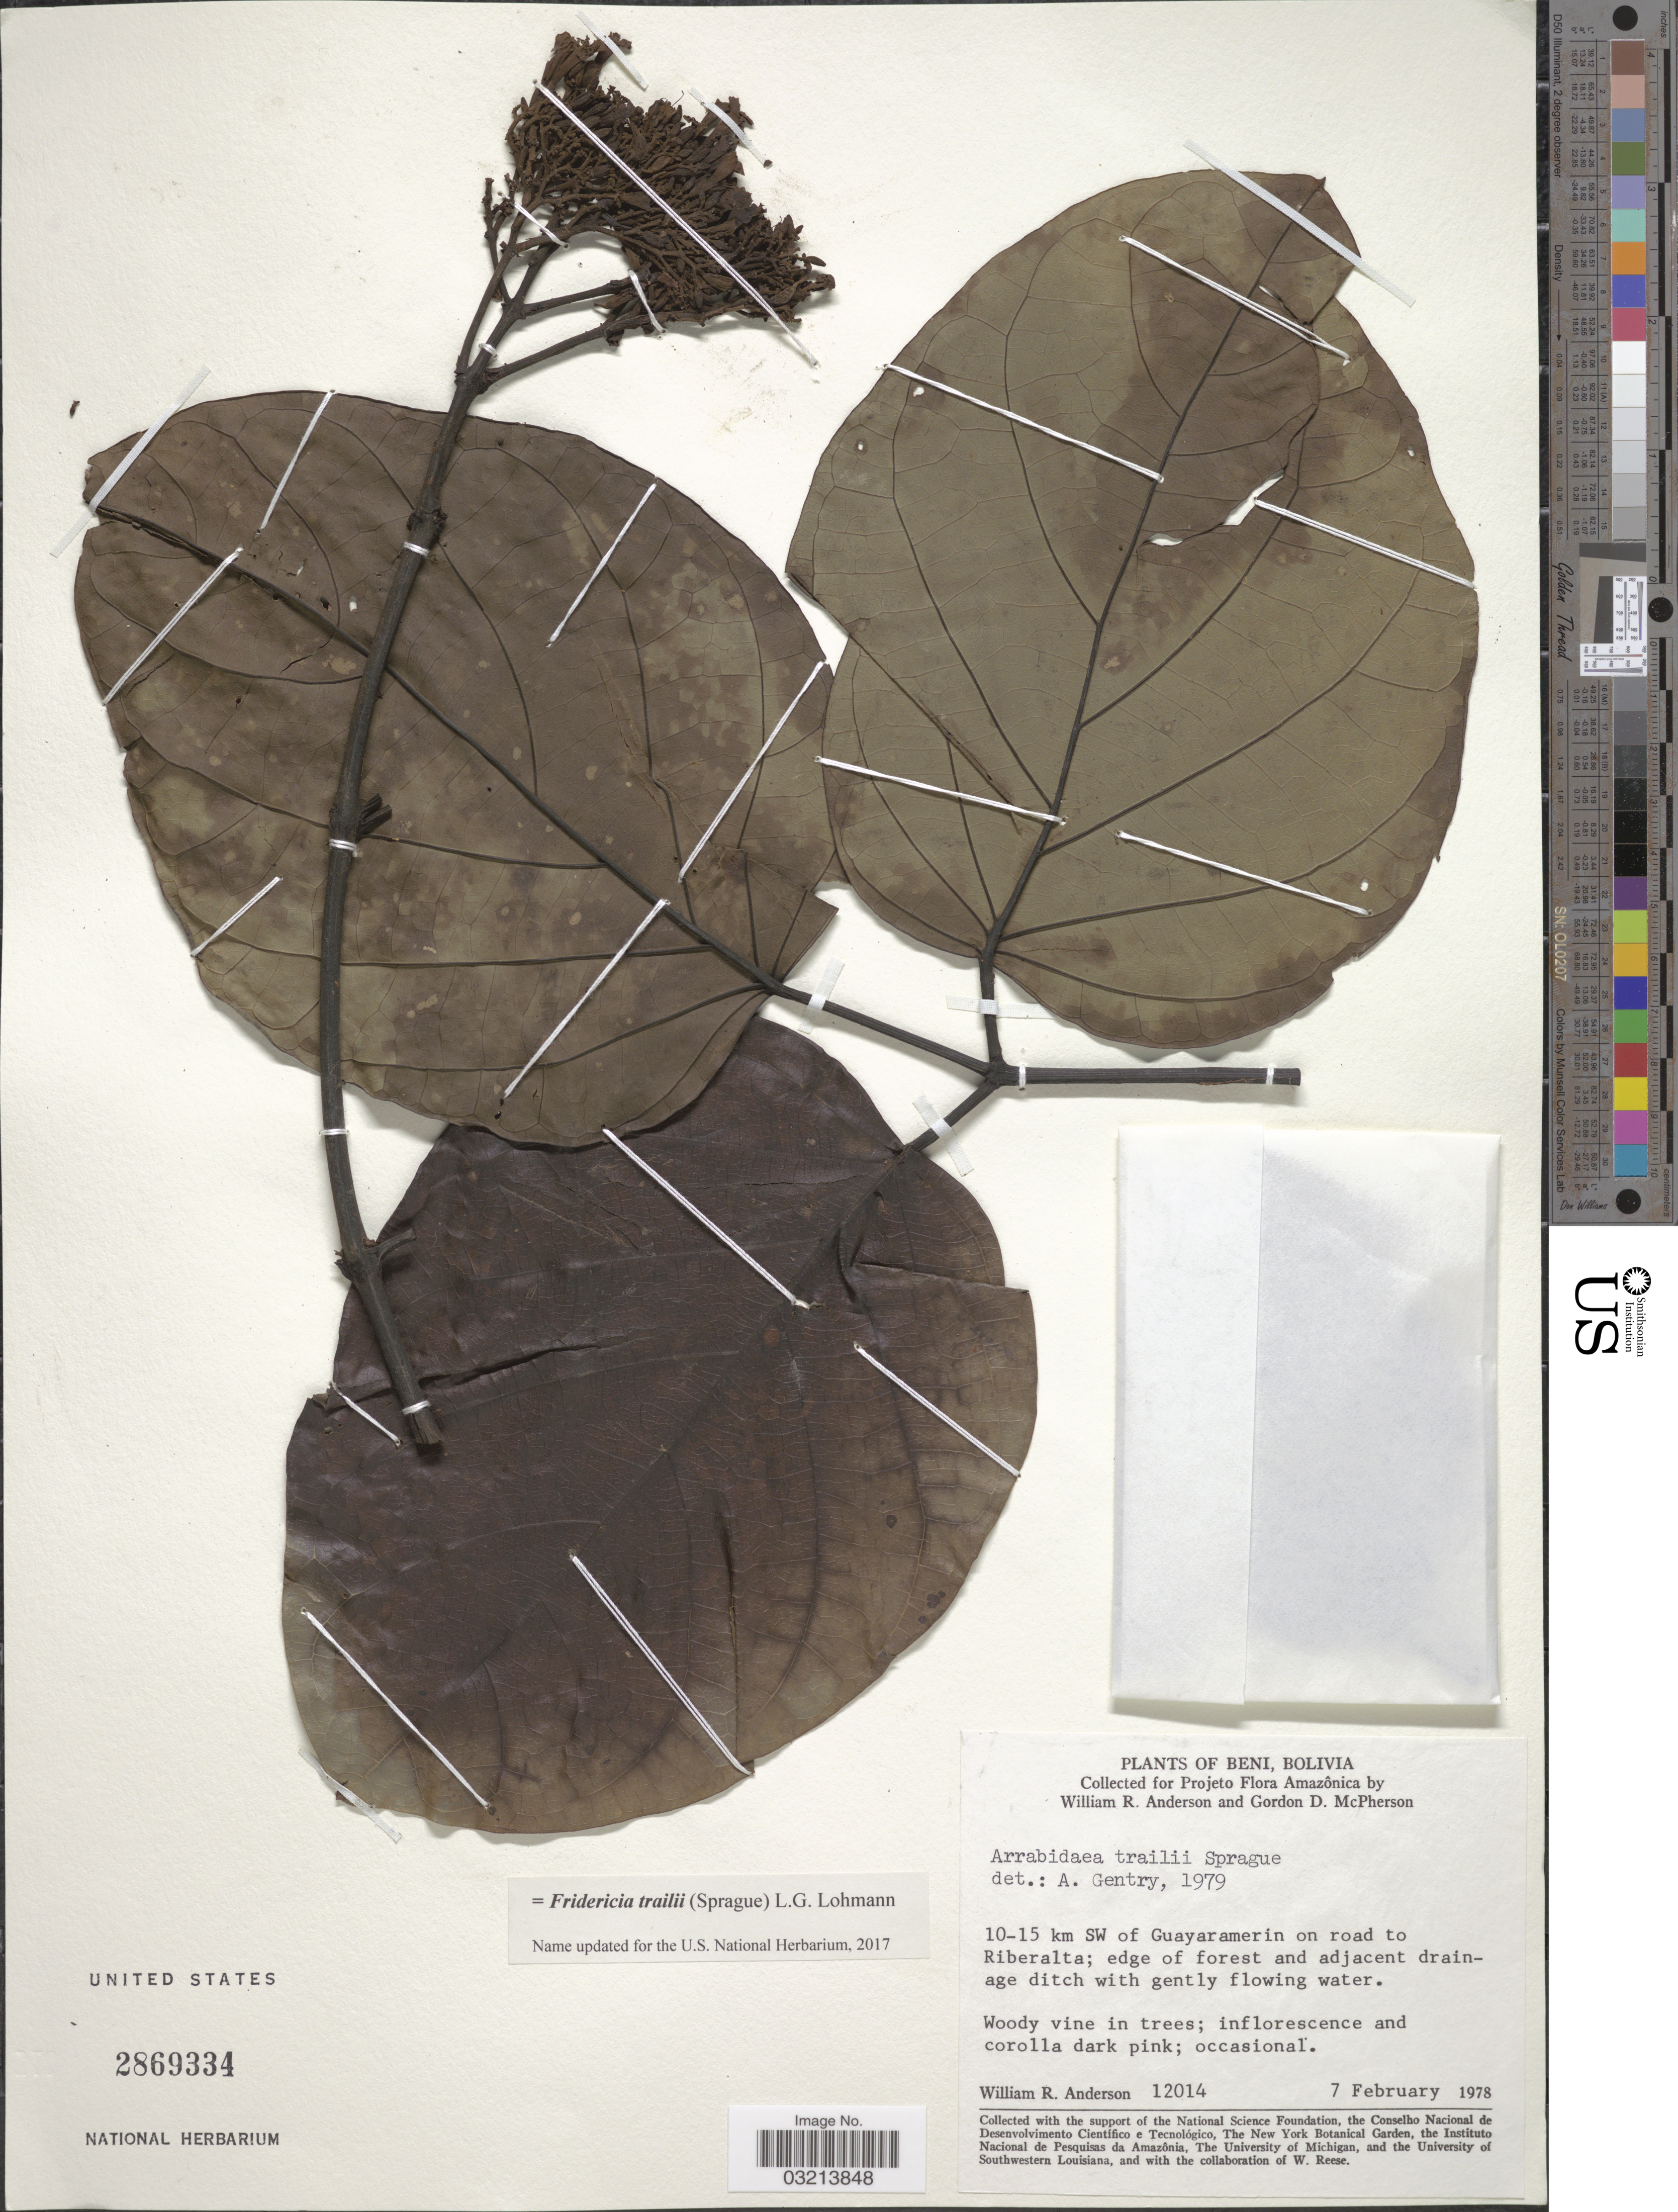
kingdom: Plantae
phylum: Tracheophyta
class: Magnoliopsida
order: Lamiales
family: Bignoniaceae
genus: Fridericia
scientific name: Fridericia trailii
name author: (Sprague) L.G. Lohmann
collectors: W. R. Anderson & G. D. McPherson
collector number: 12014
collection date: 1978-02-07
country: Bolivia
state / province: Beni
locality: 10-15 km SW of Guayaramerin on road to Riberalta.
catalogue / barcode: US 2869334